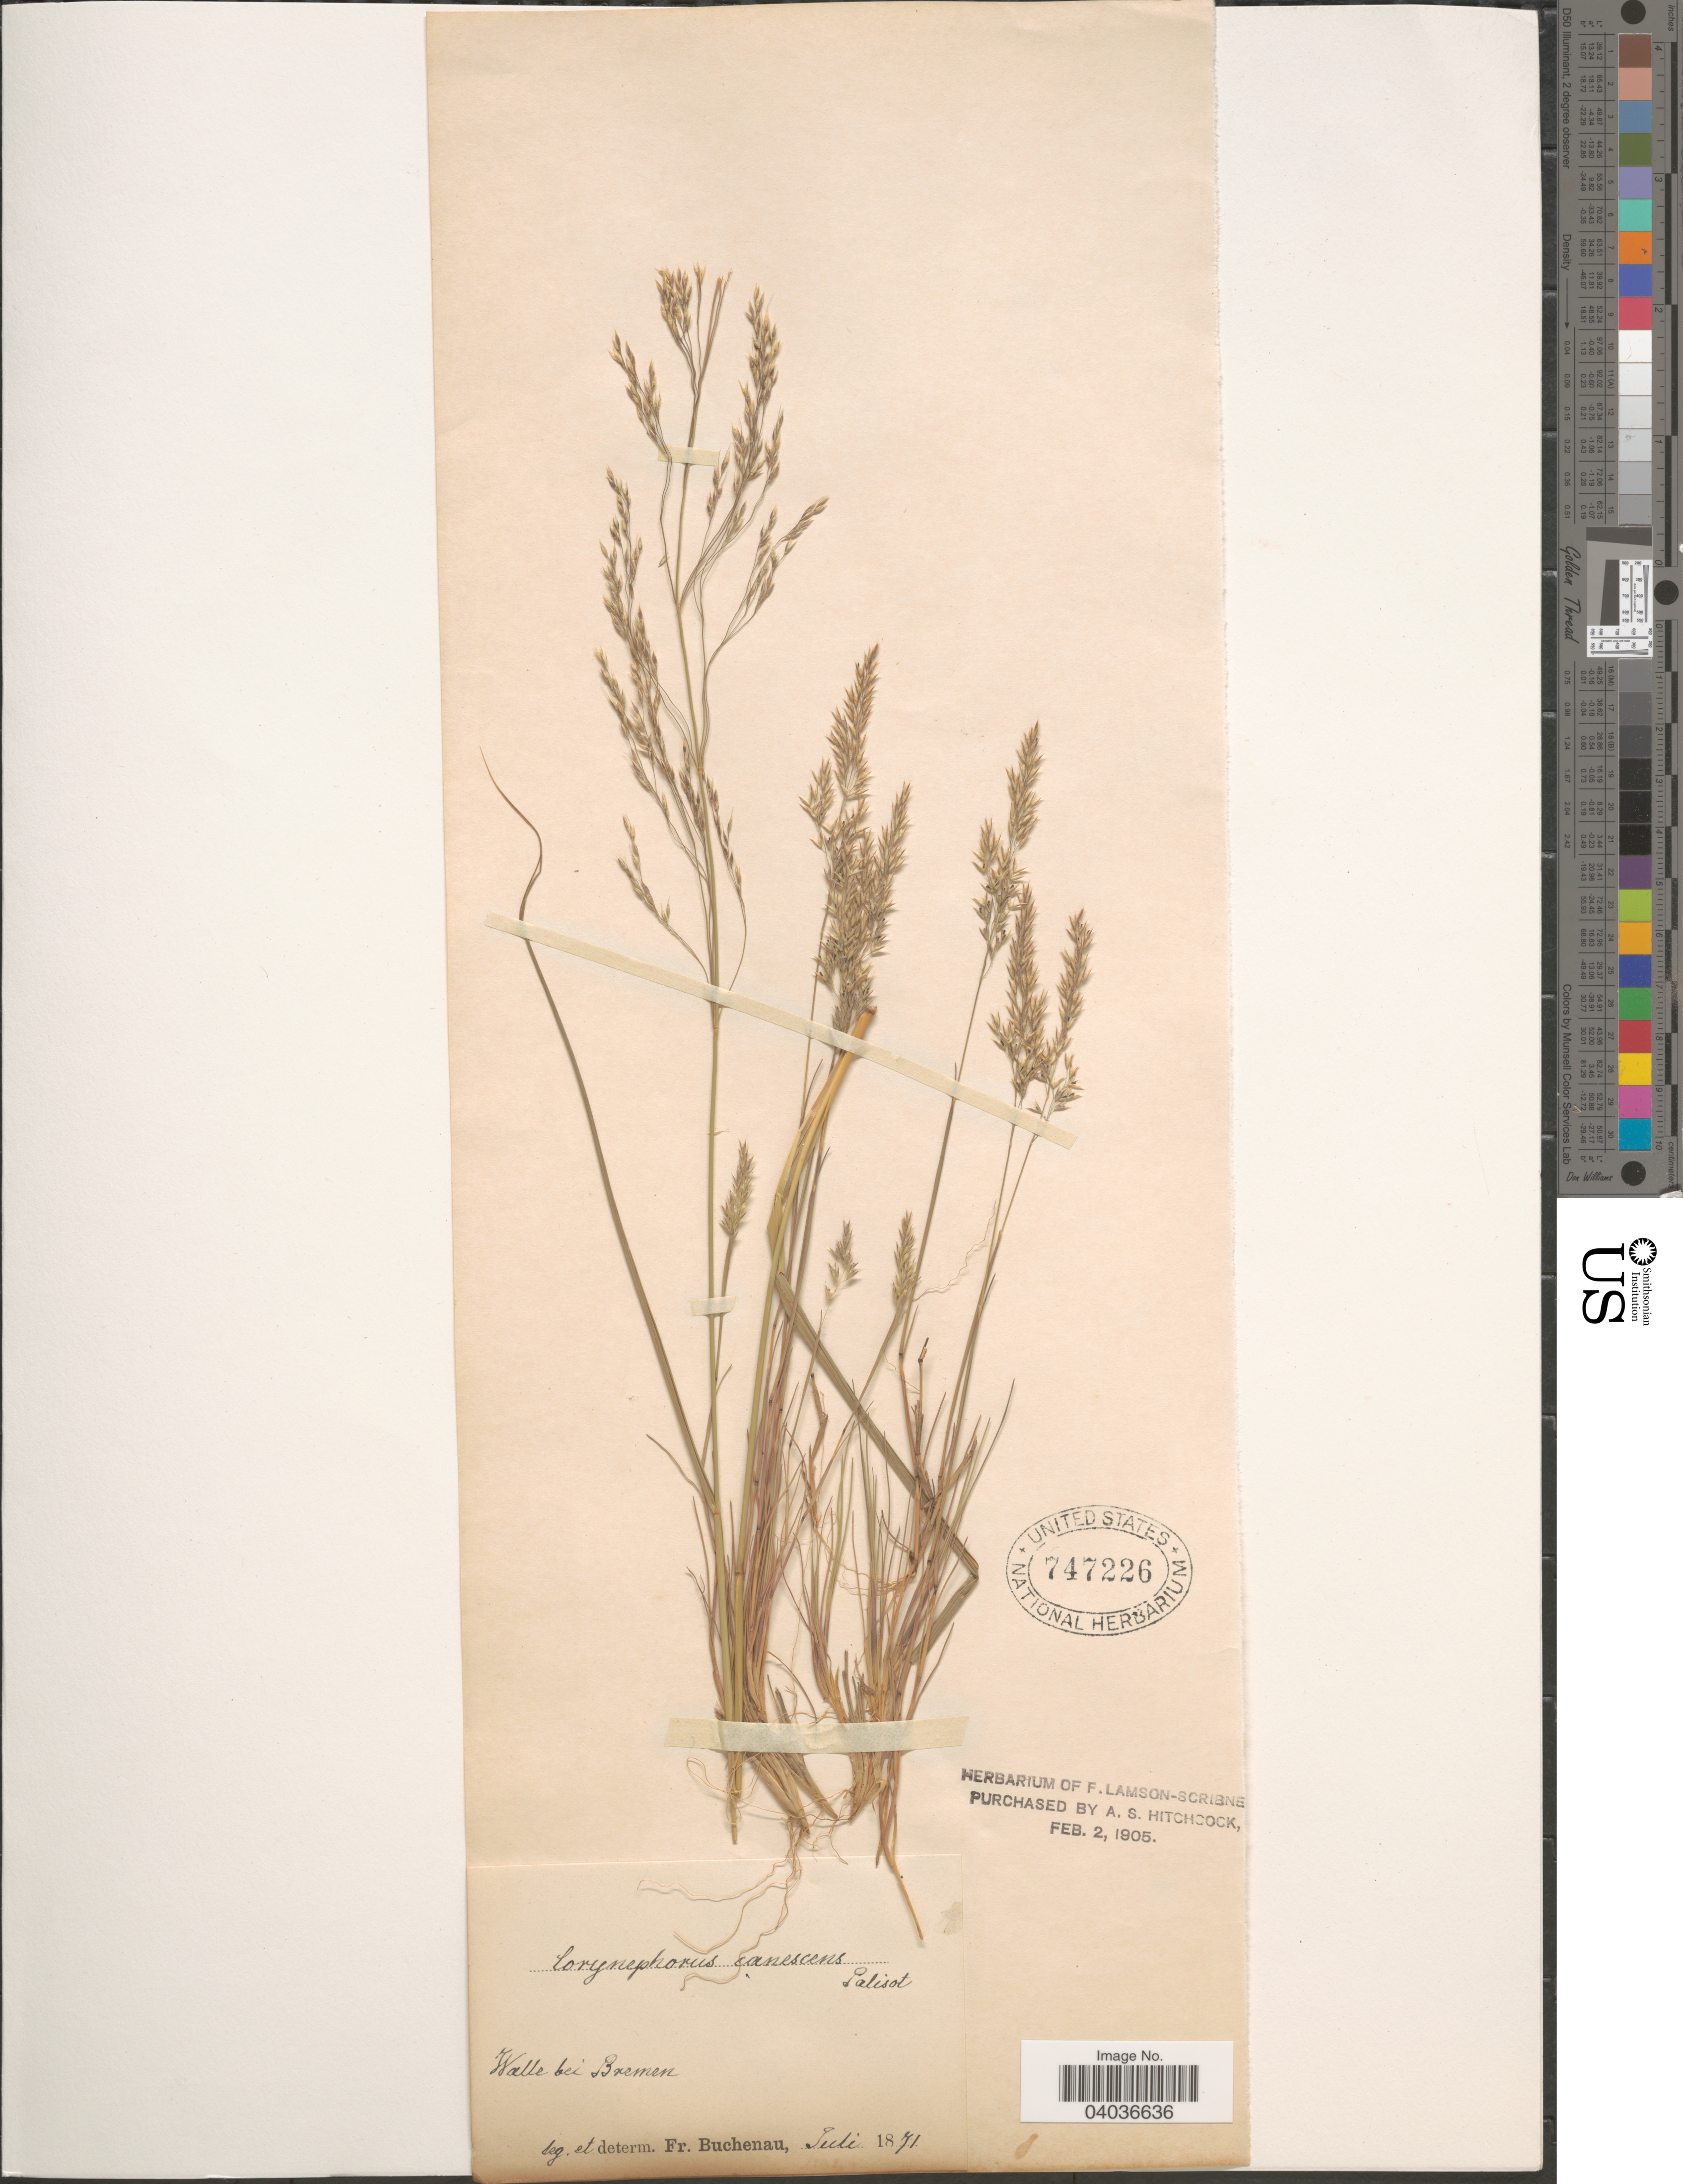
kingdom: Plantae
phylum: Tracheophyta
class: Liliopsida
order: Poales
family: Poaceae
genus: Corynephorus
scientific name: Corynephorus canescens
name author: (L, MEL) P. Beauv.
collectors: F. Buchenau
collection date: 1871-07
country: Germany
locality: Walle bei Bremen.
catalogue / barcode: US 747226